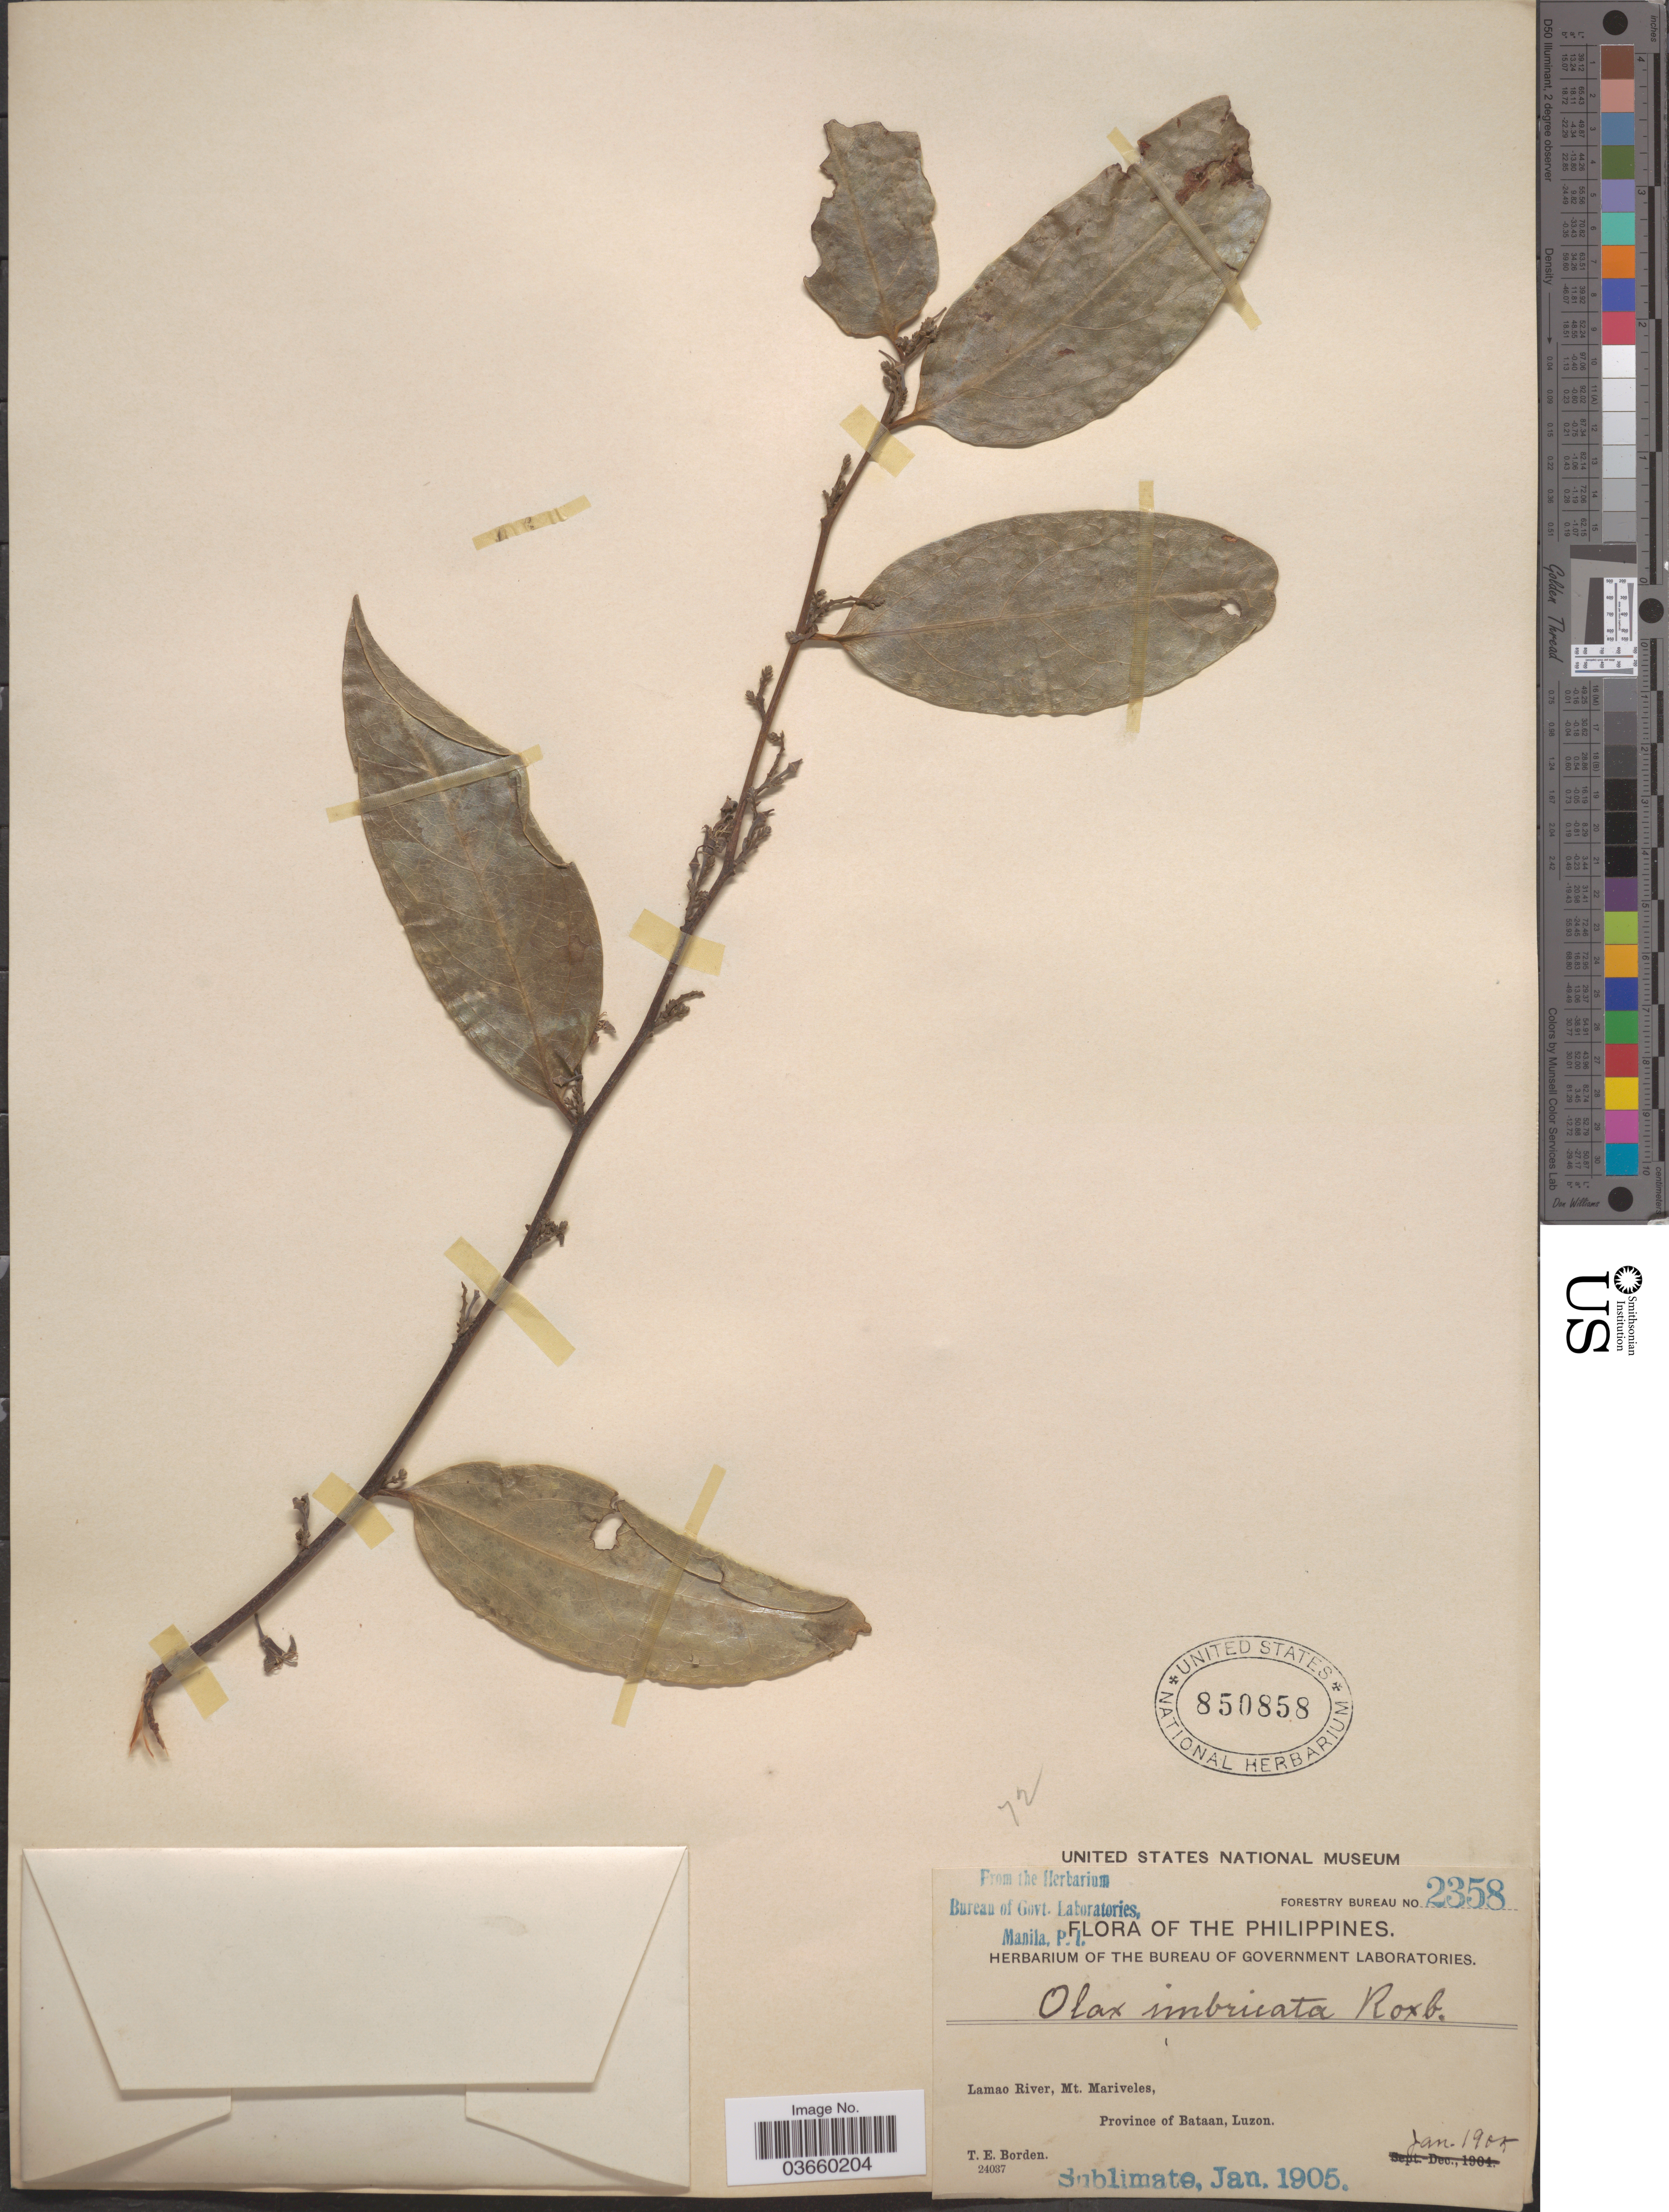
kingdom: Plantae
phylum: Tracheophyta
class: Magnoliopsida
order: Santalales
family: Olacaceae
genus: Olax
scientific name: Olax imbricata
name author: Roxb.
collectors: T. E. Borden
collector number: Forestry Bureau 2358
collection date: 1905-01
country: Philippines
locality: Lamao River, Mt. Mariveles, Province of Bataan, Luzon.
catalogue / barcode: US 850858